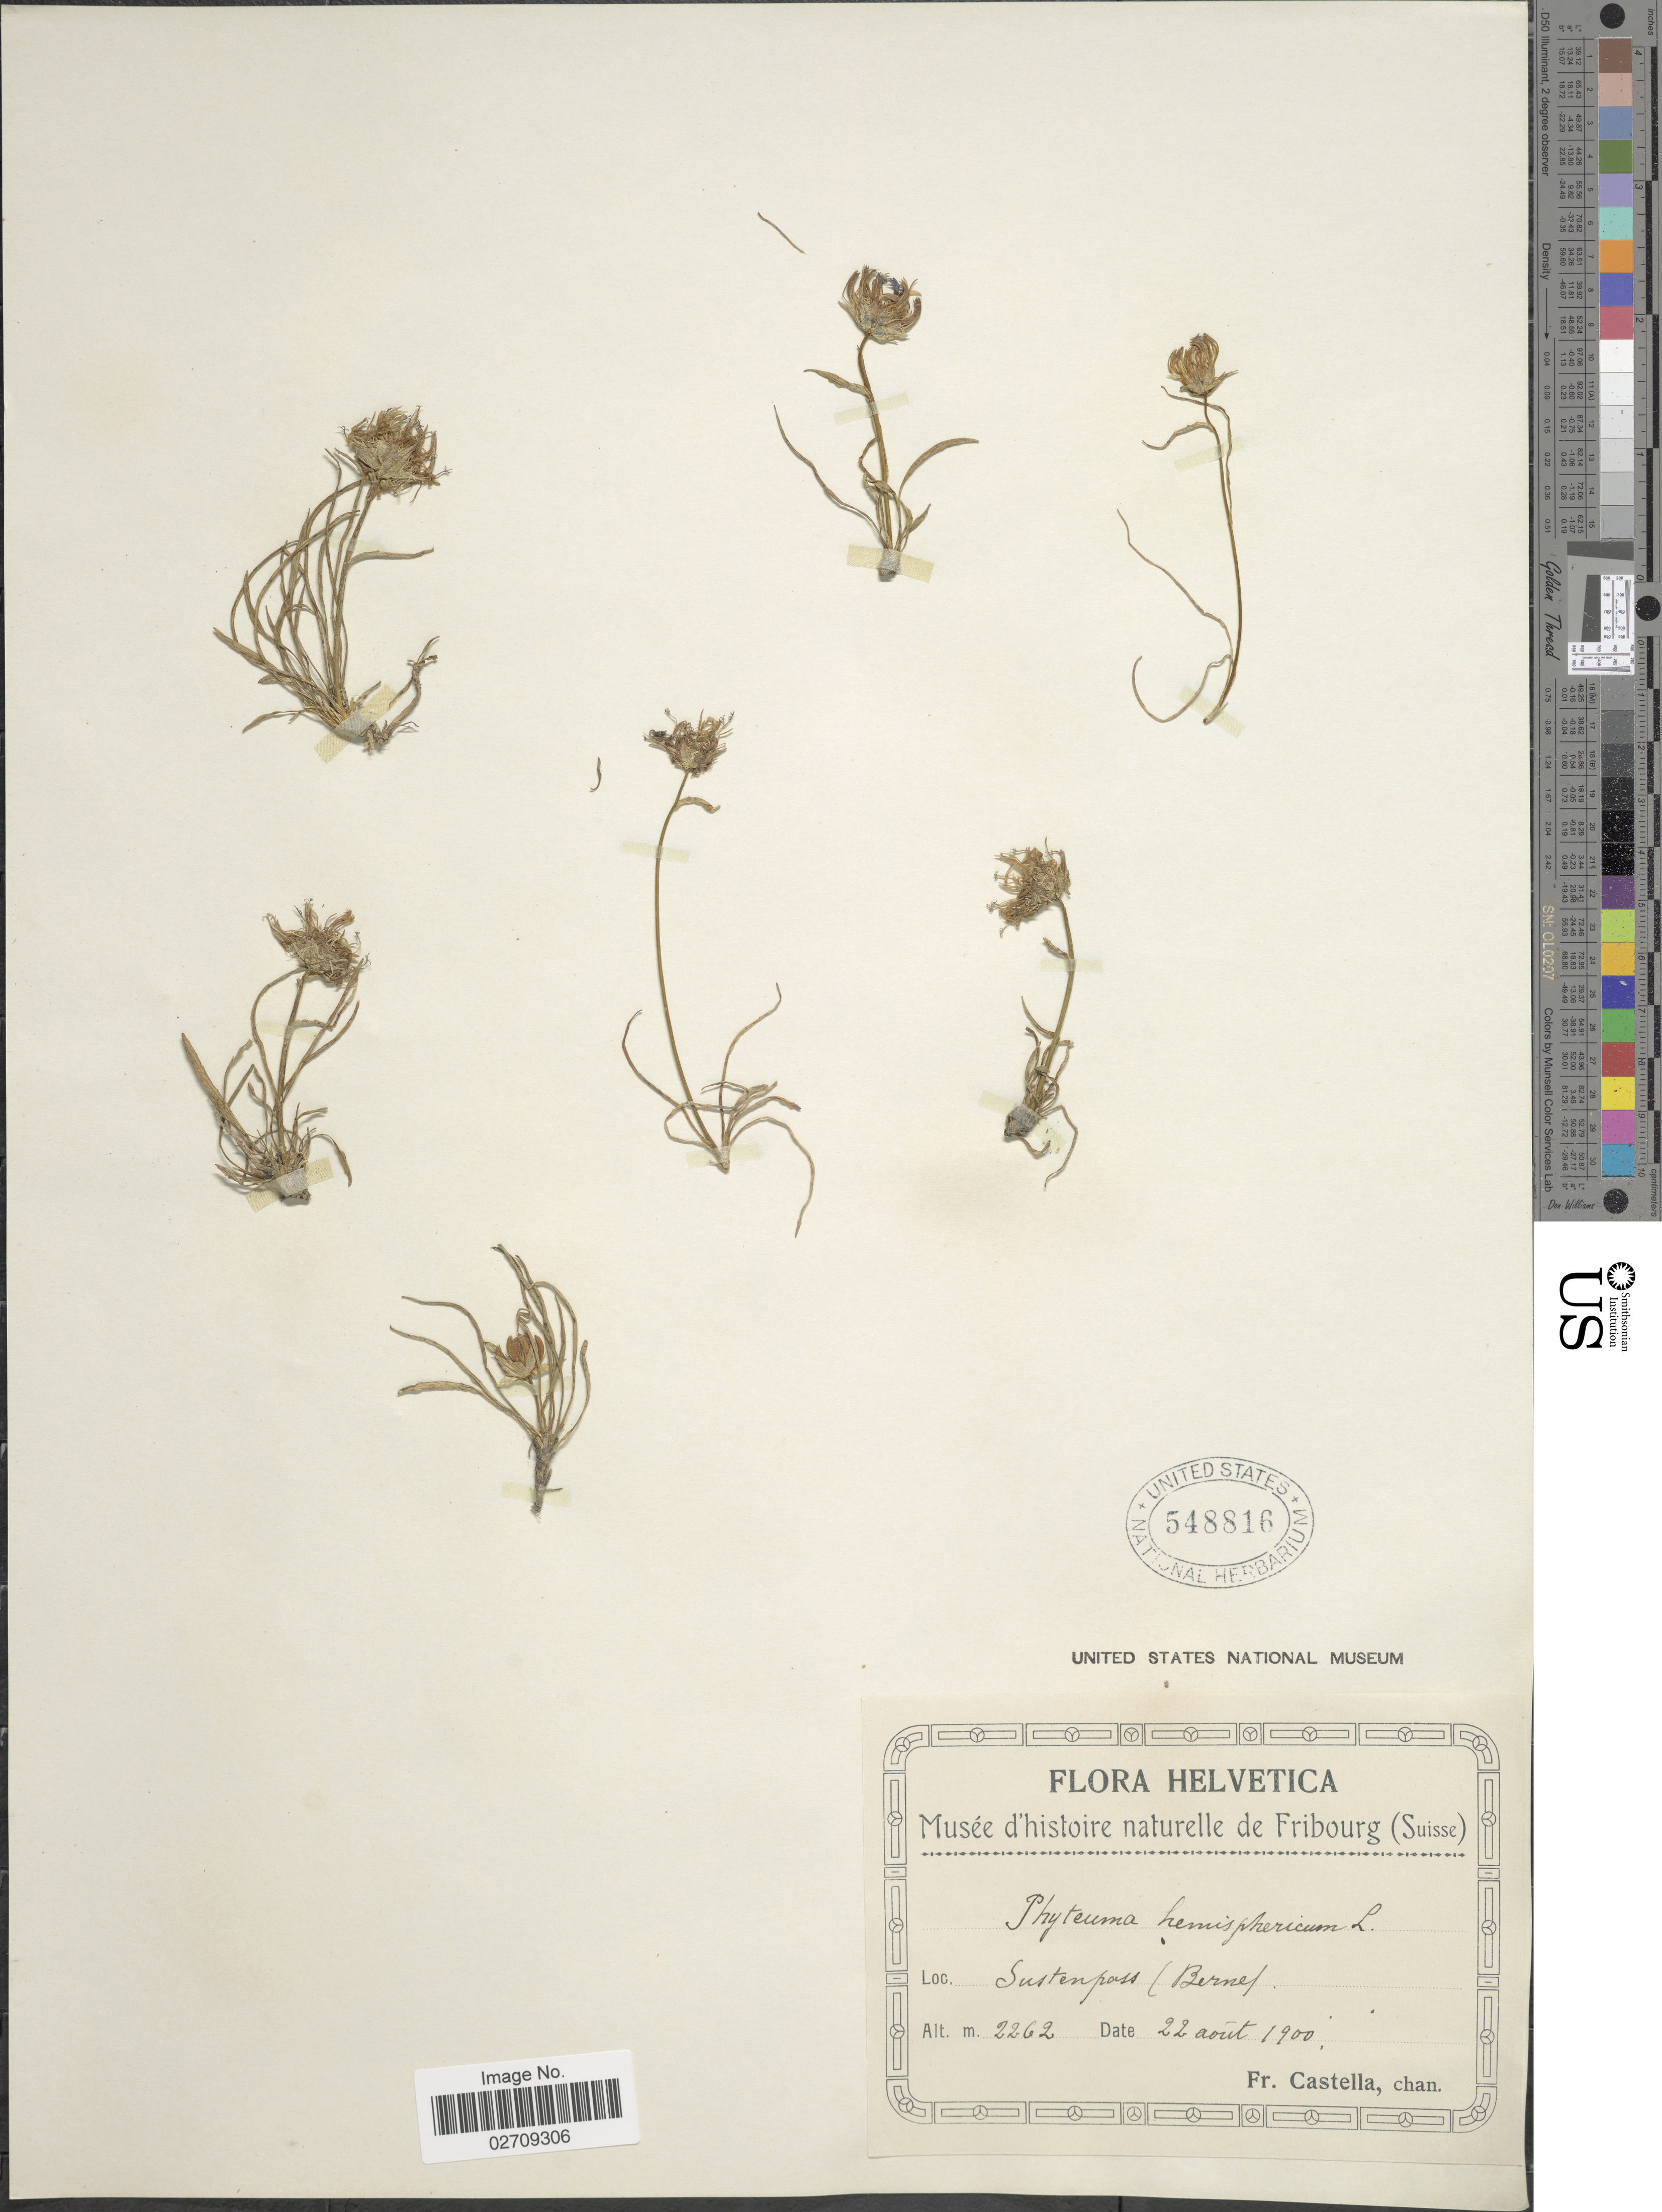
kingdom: Plantae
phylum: Tracheophyta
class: Magnoliopsida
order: Asterales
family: Campanulaceae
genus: Phyteuma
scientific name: Phyteuma hemisphaericum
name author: L.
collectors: Fr. Castella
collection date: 1900-08-22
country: Switzerland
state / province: Bern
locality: Sustenpass (Berne) Helvetica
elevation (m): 2262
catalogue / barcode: US 548816